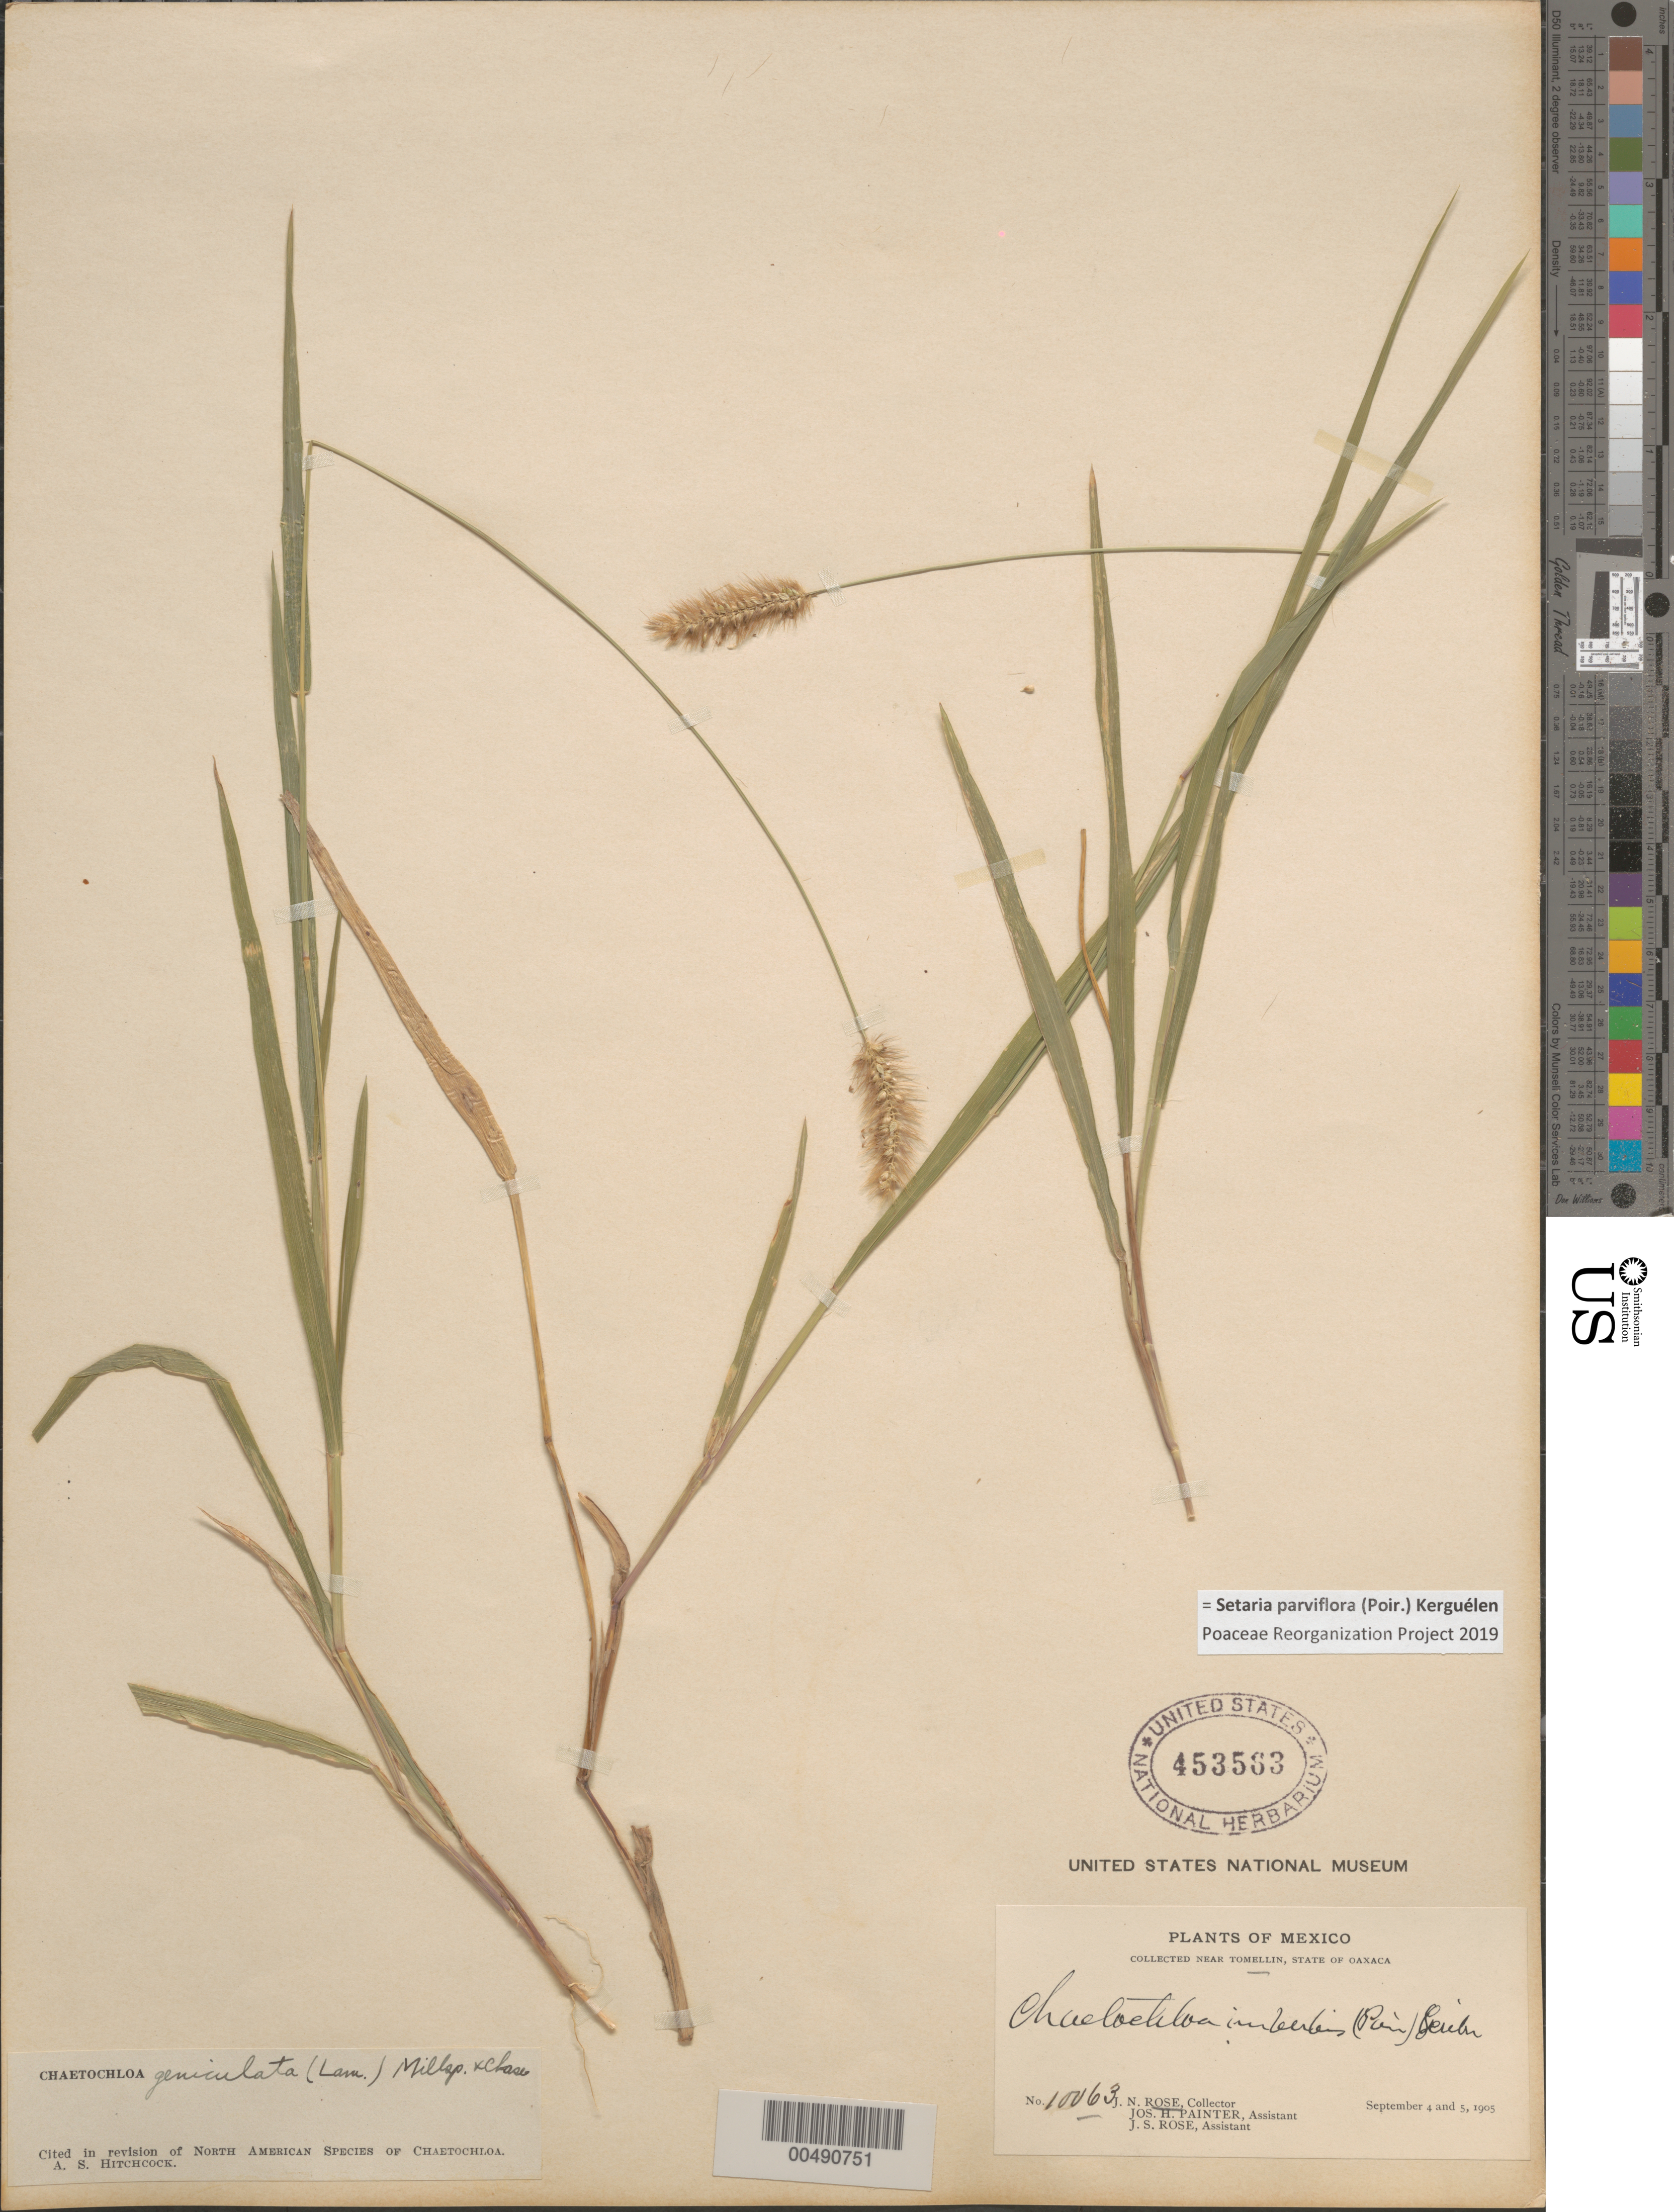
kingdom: Plantae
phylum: Tracheophyta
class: Liliopsida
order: Poales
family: Poaceae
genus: Setaria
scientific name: Setaria parviflora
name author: (Poir.) Kerguélen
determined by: Poaceae Reorganization Project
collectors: J. N. Rose, J. H. Painter & J. S. Rose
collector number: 10063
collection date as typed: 4 Sep 1905 to 5 Sep 1905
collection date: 1905-09-04/1905-09-05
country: Mexico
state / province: Oaxaca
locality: Near Tomellin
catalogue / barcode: US 453563